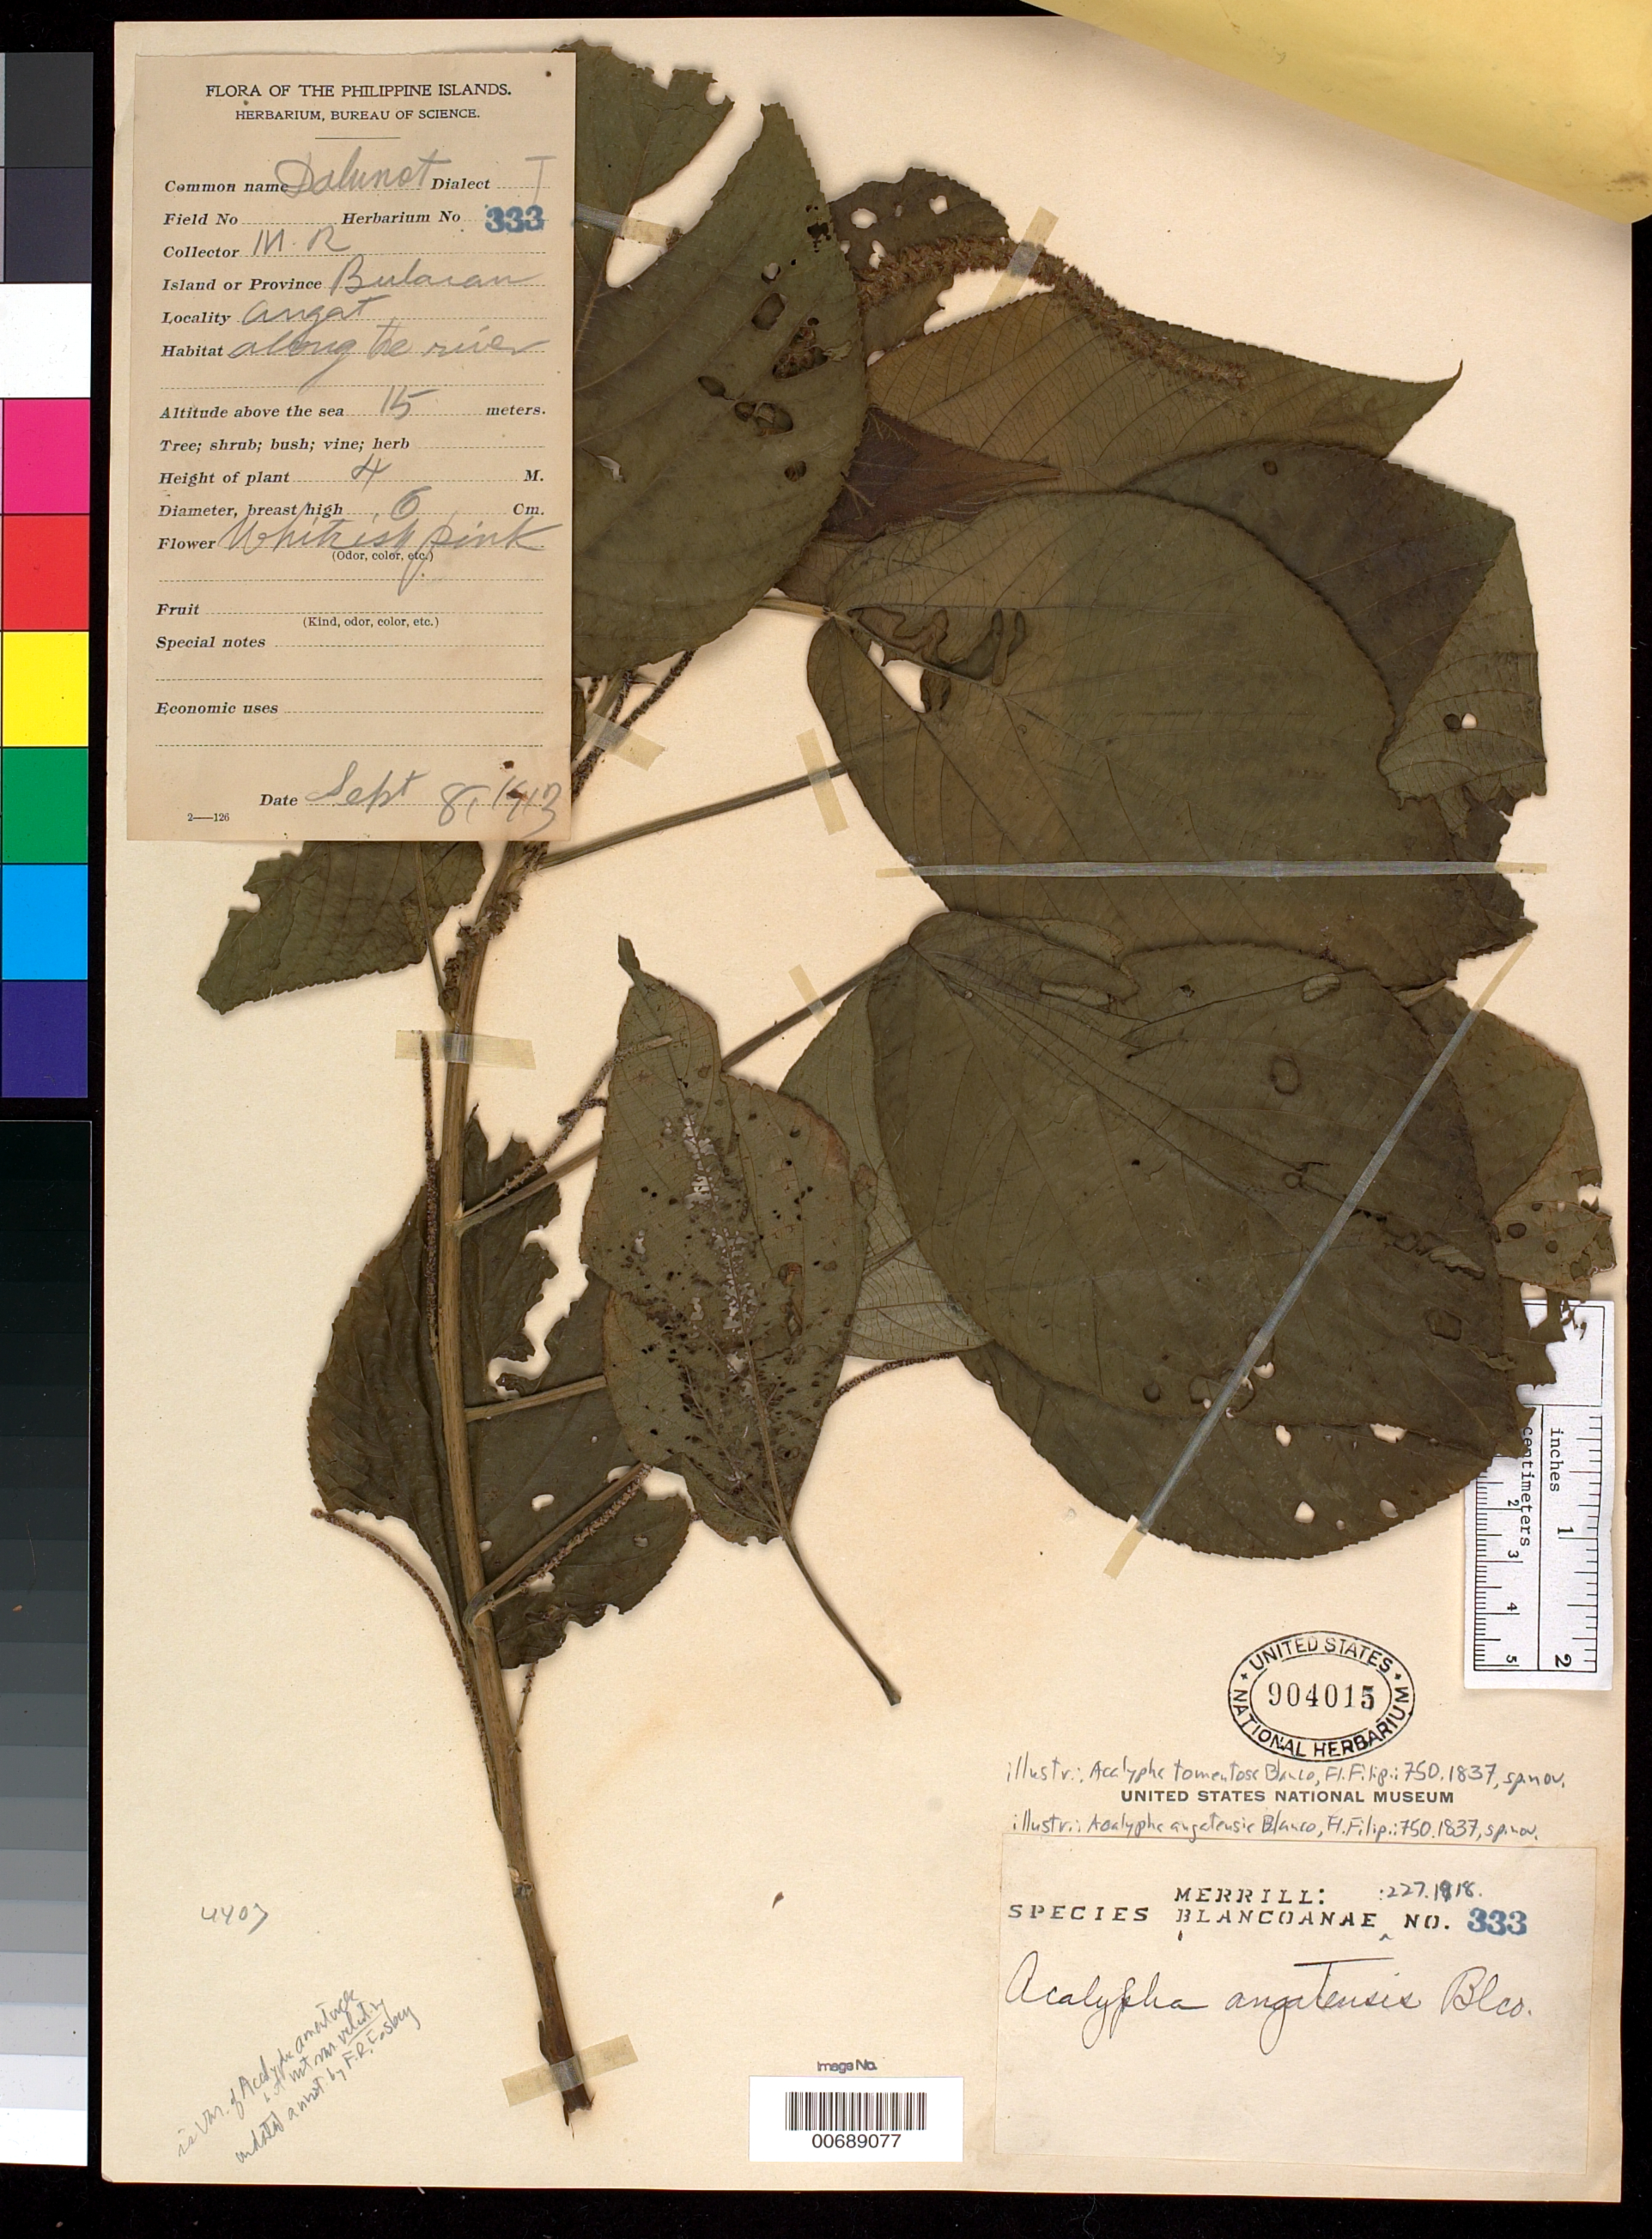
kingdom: Plantae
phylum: Tracheophyta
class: Magnoliopsida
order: Malpighiales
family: Euphorbiaceae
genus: Acalypha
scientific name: Acalypha angatensis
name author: Blanco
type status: Isoneotype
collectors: M. Ramos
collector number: Sp. Blancoan. 0333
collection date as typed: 08 Sep 1913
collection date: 1913-09-08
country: Philippines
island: Luzon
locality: Bulacan, Angat.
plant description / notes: This sheet bears original collecting label by M.R. [=M. Ramos] herb. No. 333 and extensive typewritten notes by Merrill.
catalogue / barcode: US 904015